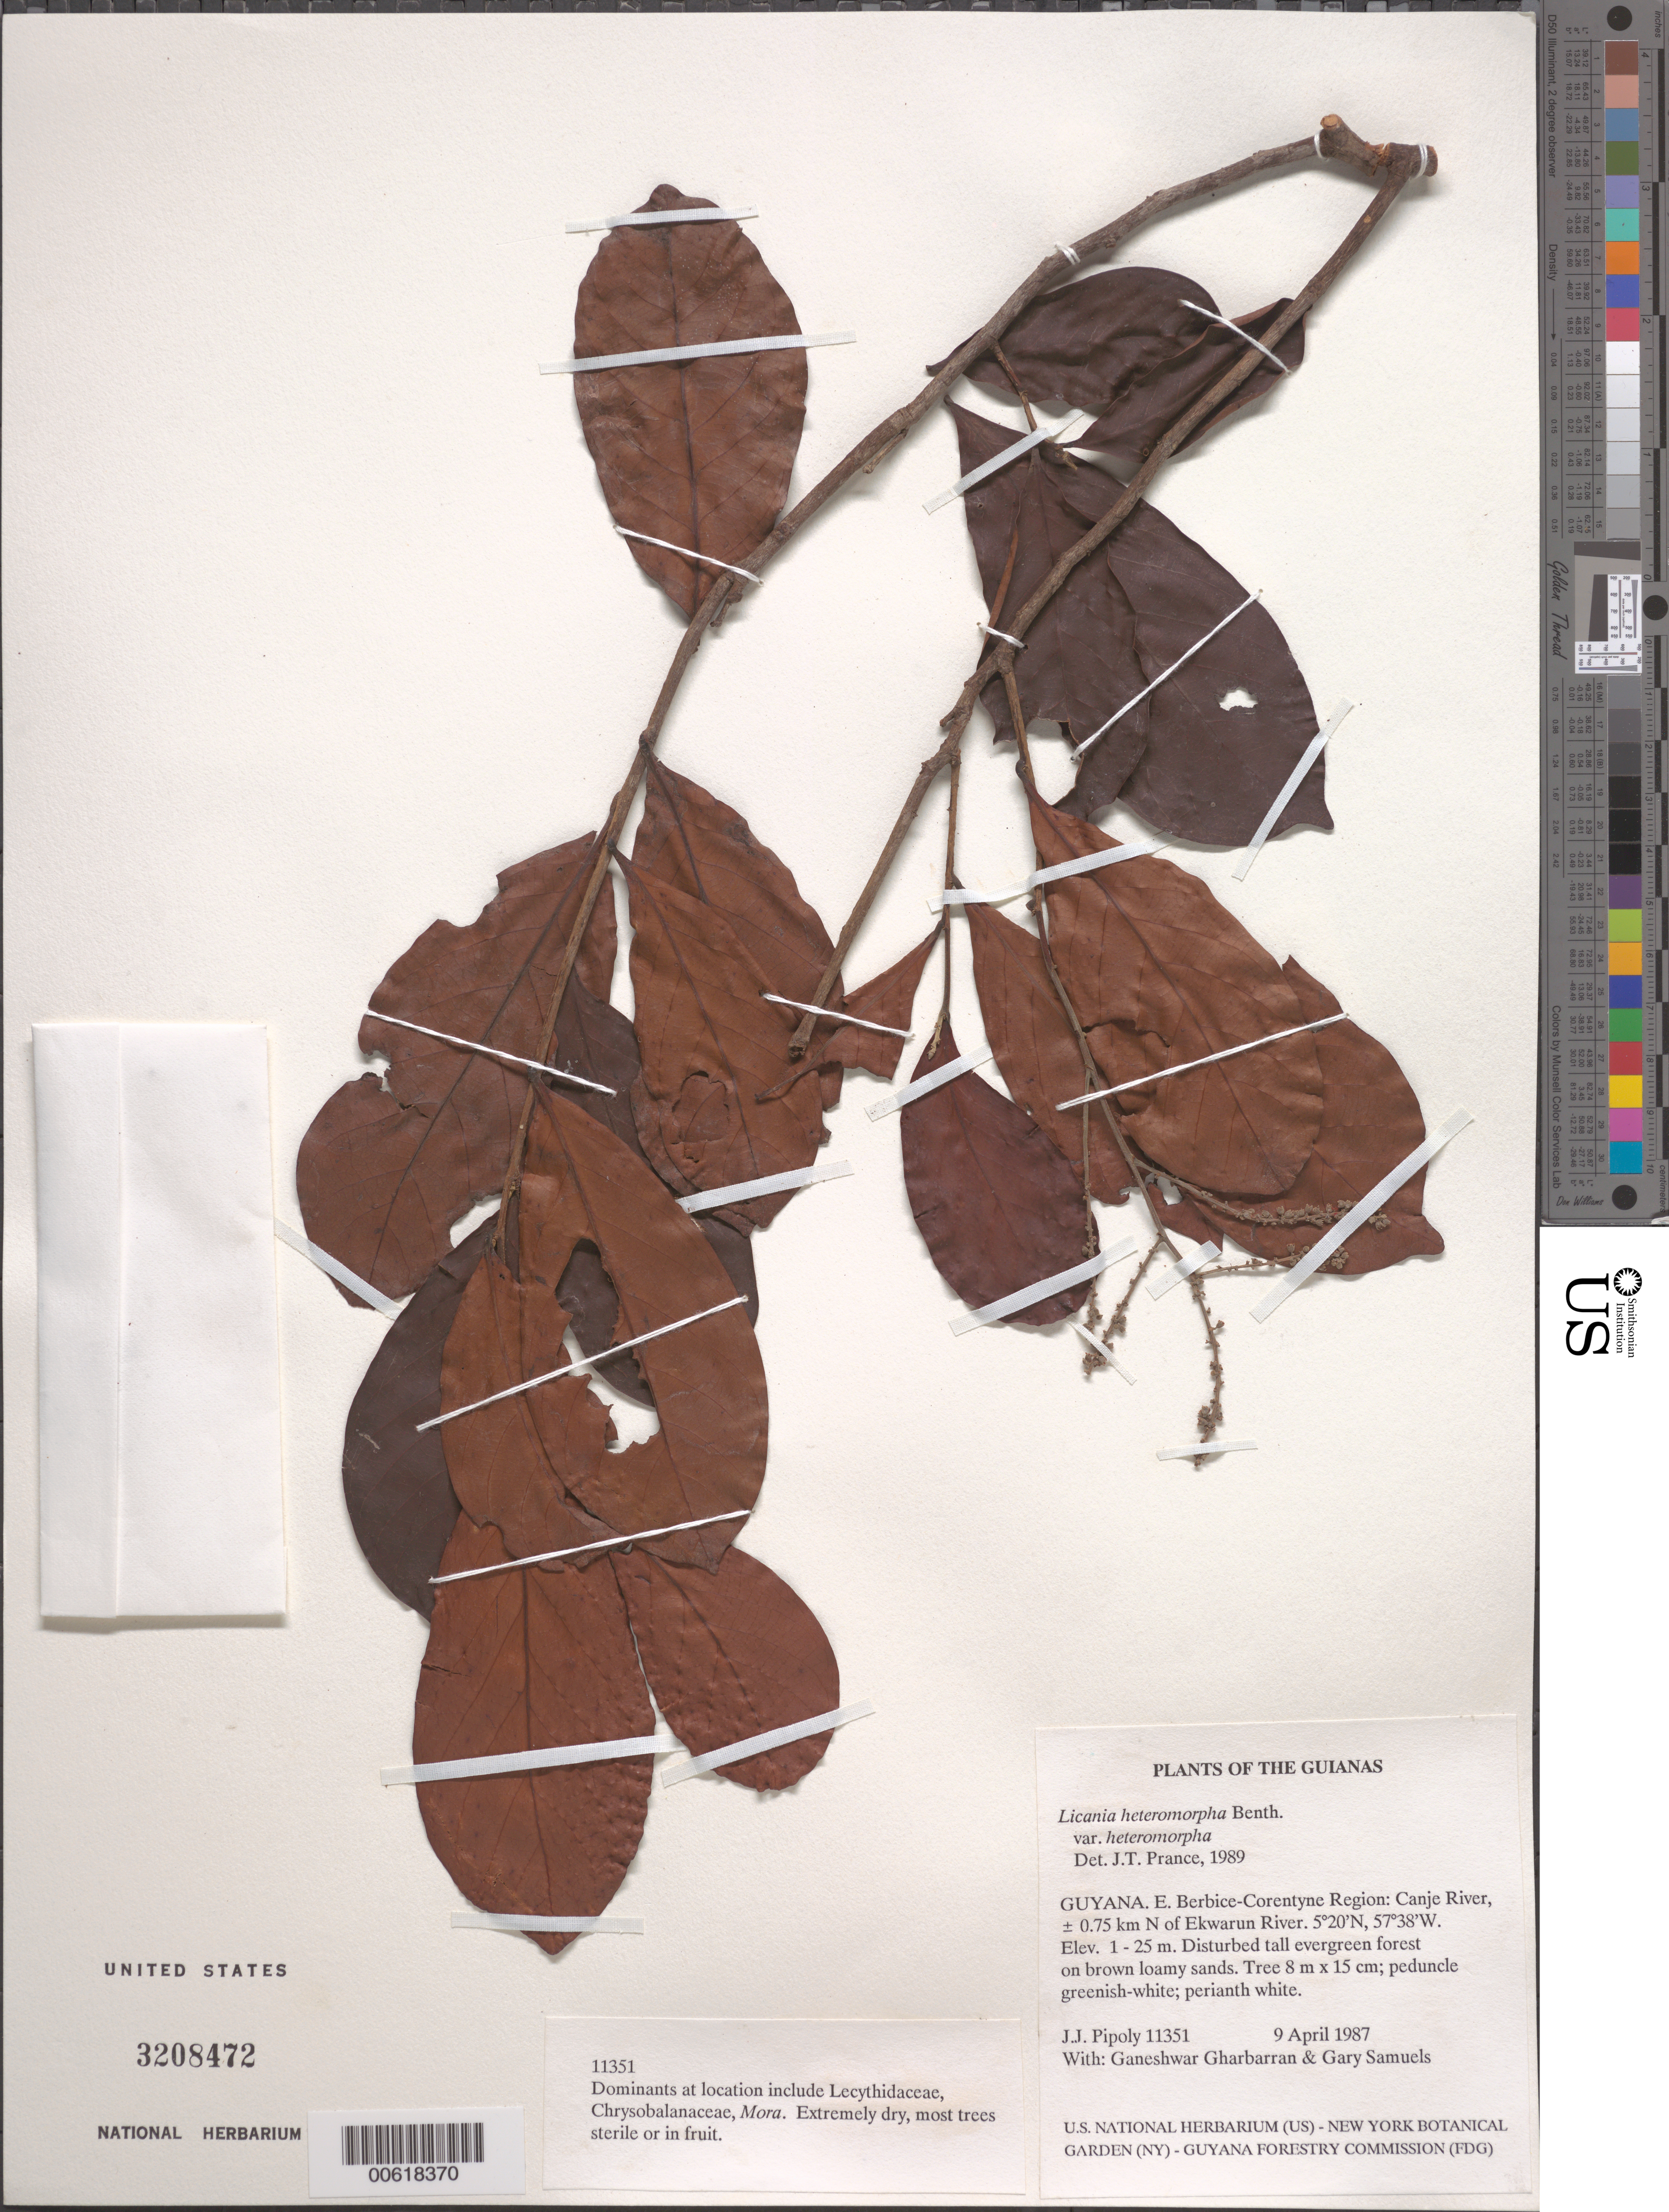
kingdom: Plantae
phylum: Tracheophyta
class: Magnoliopsida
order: Malpighiales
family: Chrysobalanaceae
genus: Hymenopus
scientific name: Hymenopus heteromorphus var. heteromorphus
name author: (Benth.) Sothers & Prance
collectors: J. J. Pipoly, G. Gharbarran & G. Samuels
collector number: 11351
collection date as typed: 9 April 1987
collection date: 1987-04-09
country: Guyana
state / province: E. Berbice-Corentyne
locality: Canje River, ± 0.75 km N of Ekwarun River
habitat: Disturbed tall evergreen forest on brown loamy sands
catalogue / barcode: US 3208472